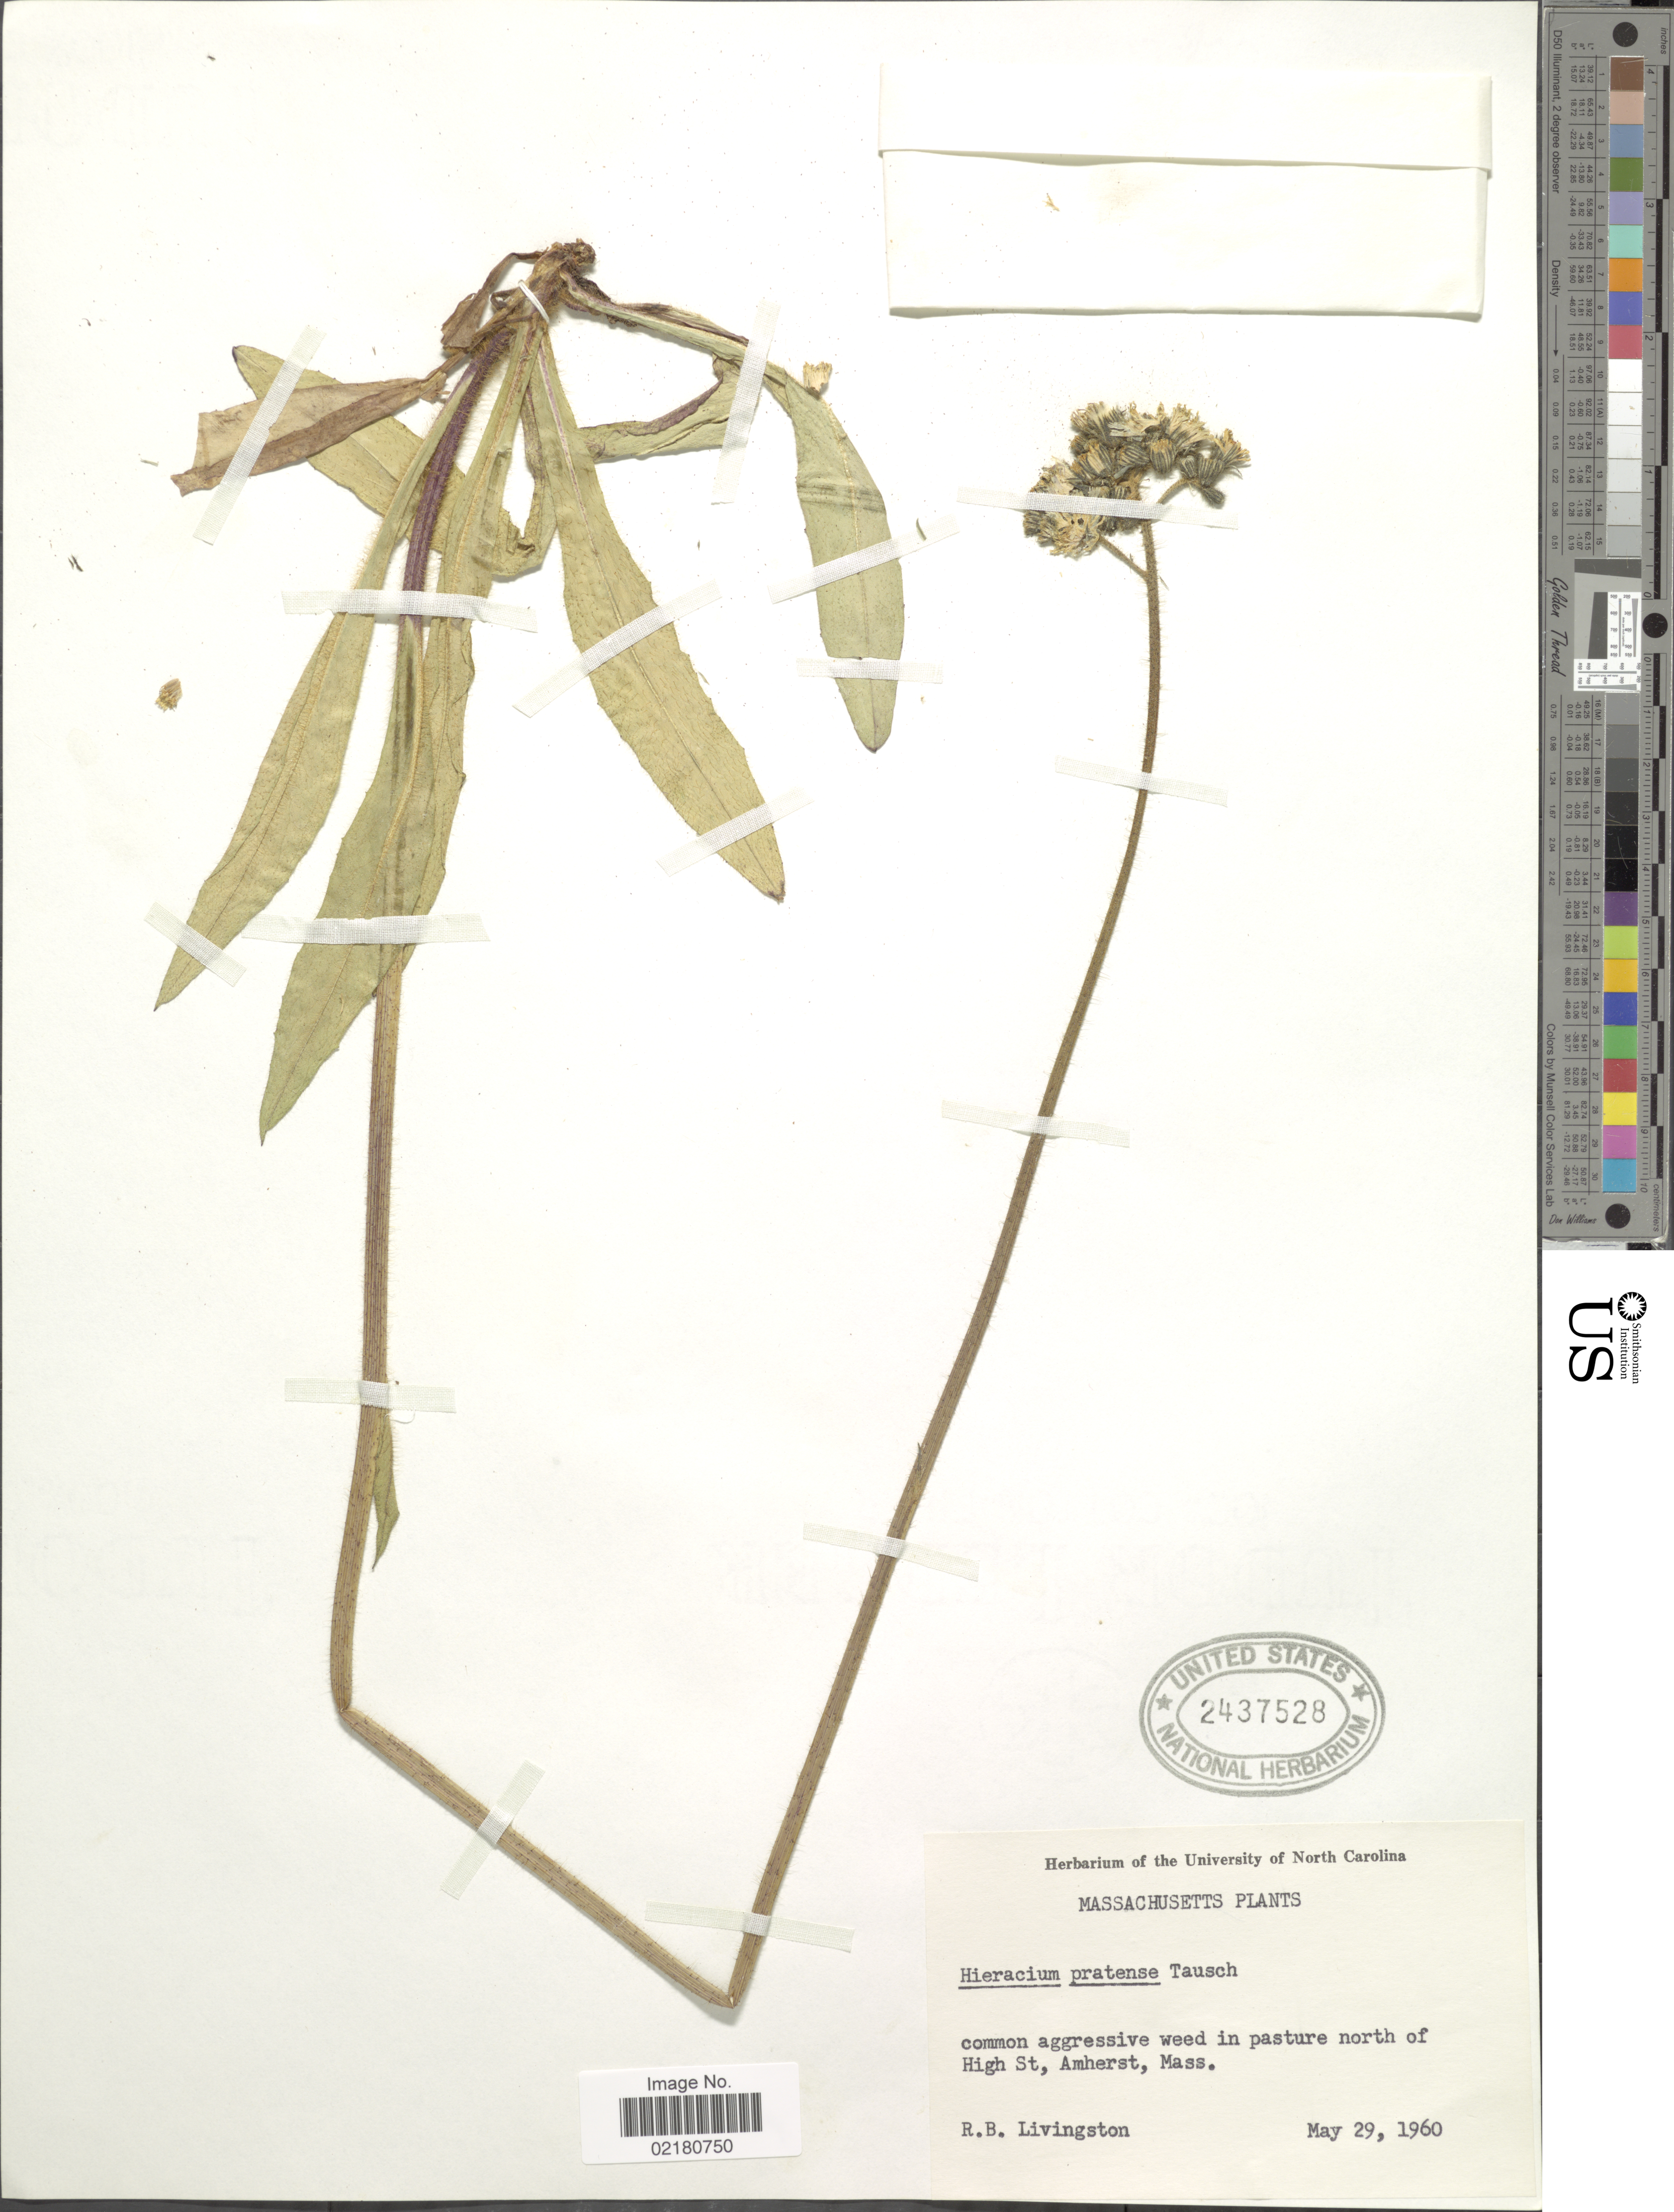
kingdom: Plantae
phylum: Tracheophyta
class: Magnoliopsida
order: Asterales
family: Asteraceae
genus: Pilosella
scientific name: Pilosella caespitosa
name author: (Dumort.) P. D. Sell & C. West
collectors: R. Livingston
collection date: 1960-05-29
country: United States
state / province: Massachusetts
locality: North Carolina, Massachusets, common aggressive weed in pasture north of High St. Amherst, Mass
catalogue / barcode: US 2437528